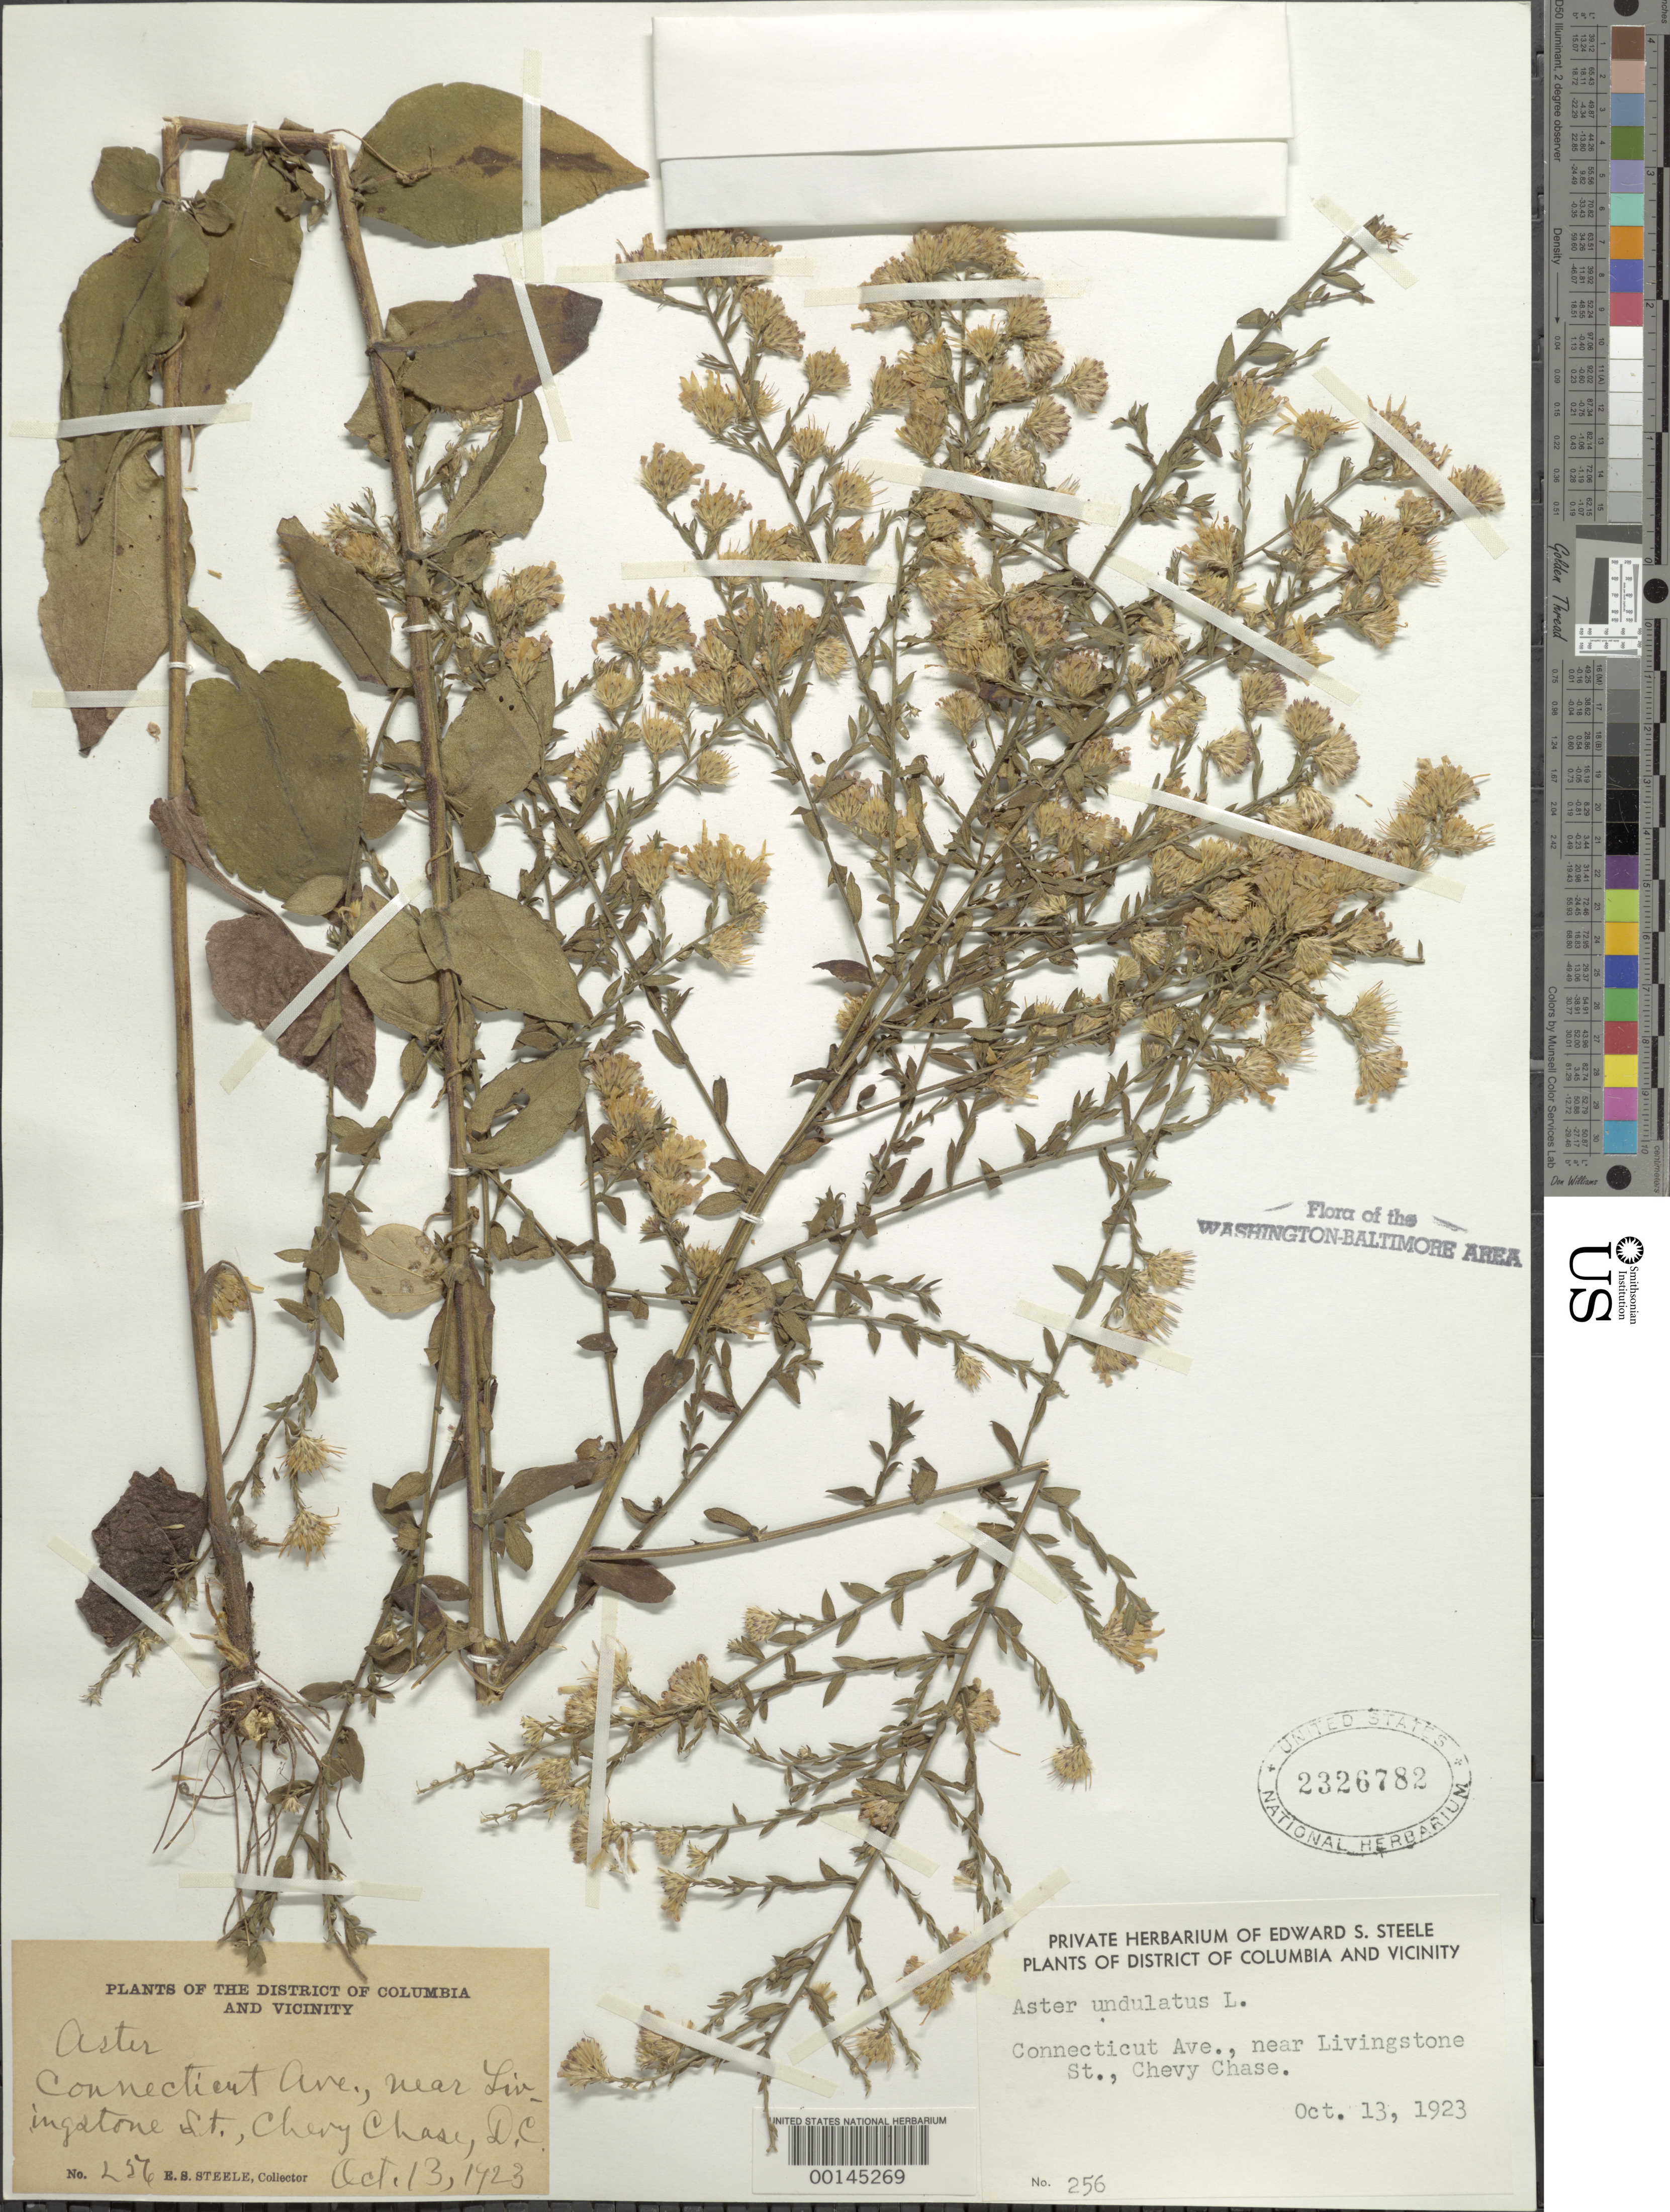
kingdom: Plantae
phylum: Tracheophyta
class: Magnoliopsida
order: Asterales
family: Asteraceae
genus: Symphyotrichum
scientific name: Symphyotrichum undulatum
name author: (L.) G.L. Nesom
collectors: E. C. Leonard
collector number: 256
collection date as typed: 13 Oct 1923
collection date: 1923-10-13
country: United States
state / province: District of Columbia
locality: Conn. Ave. near Livingstone St.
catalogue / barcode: US 2326782